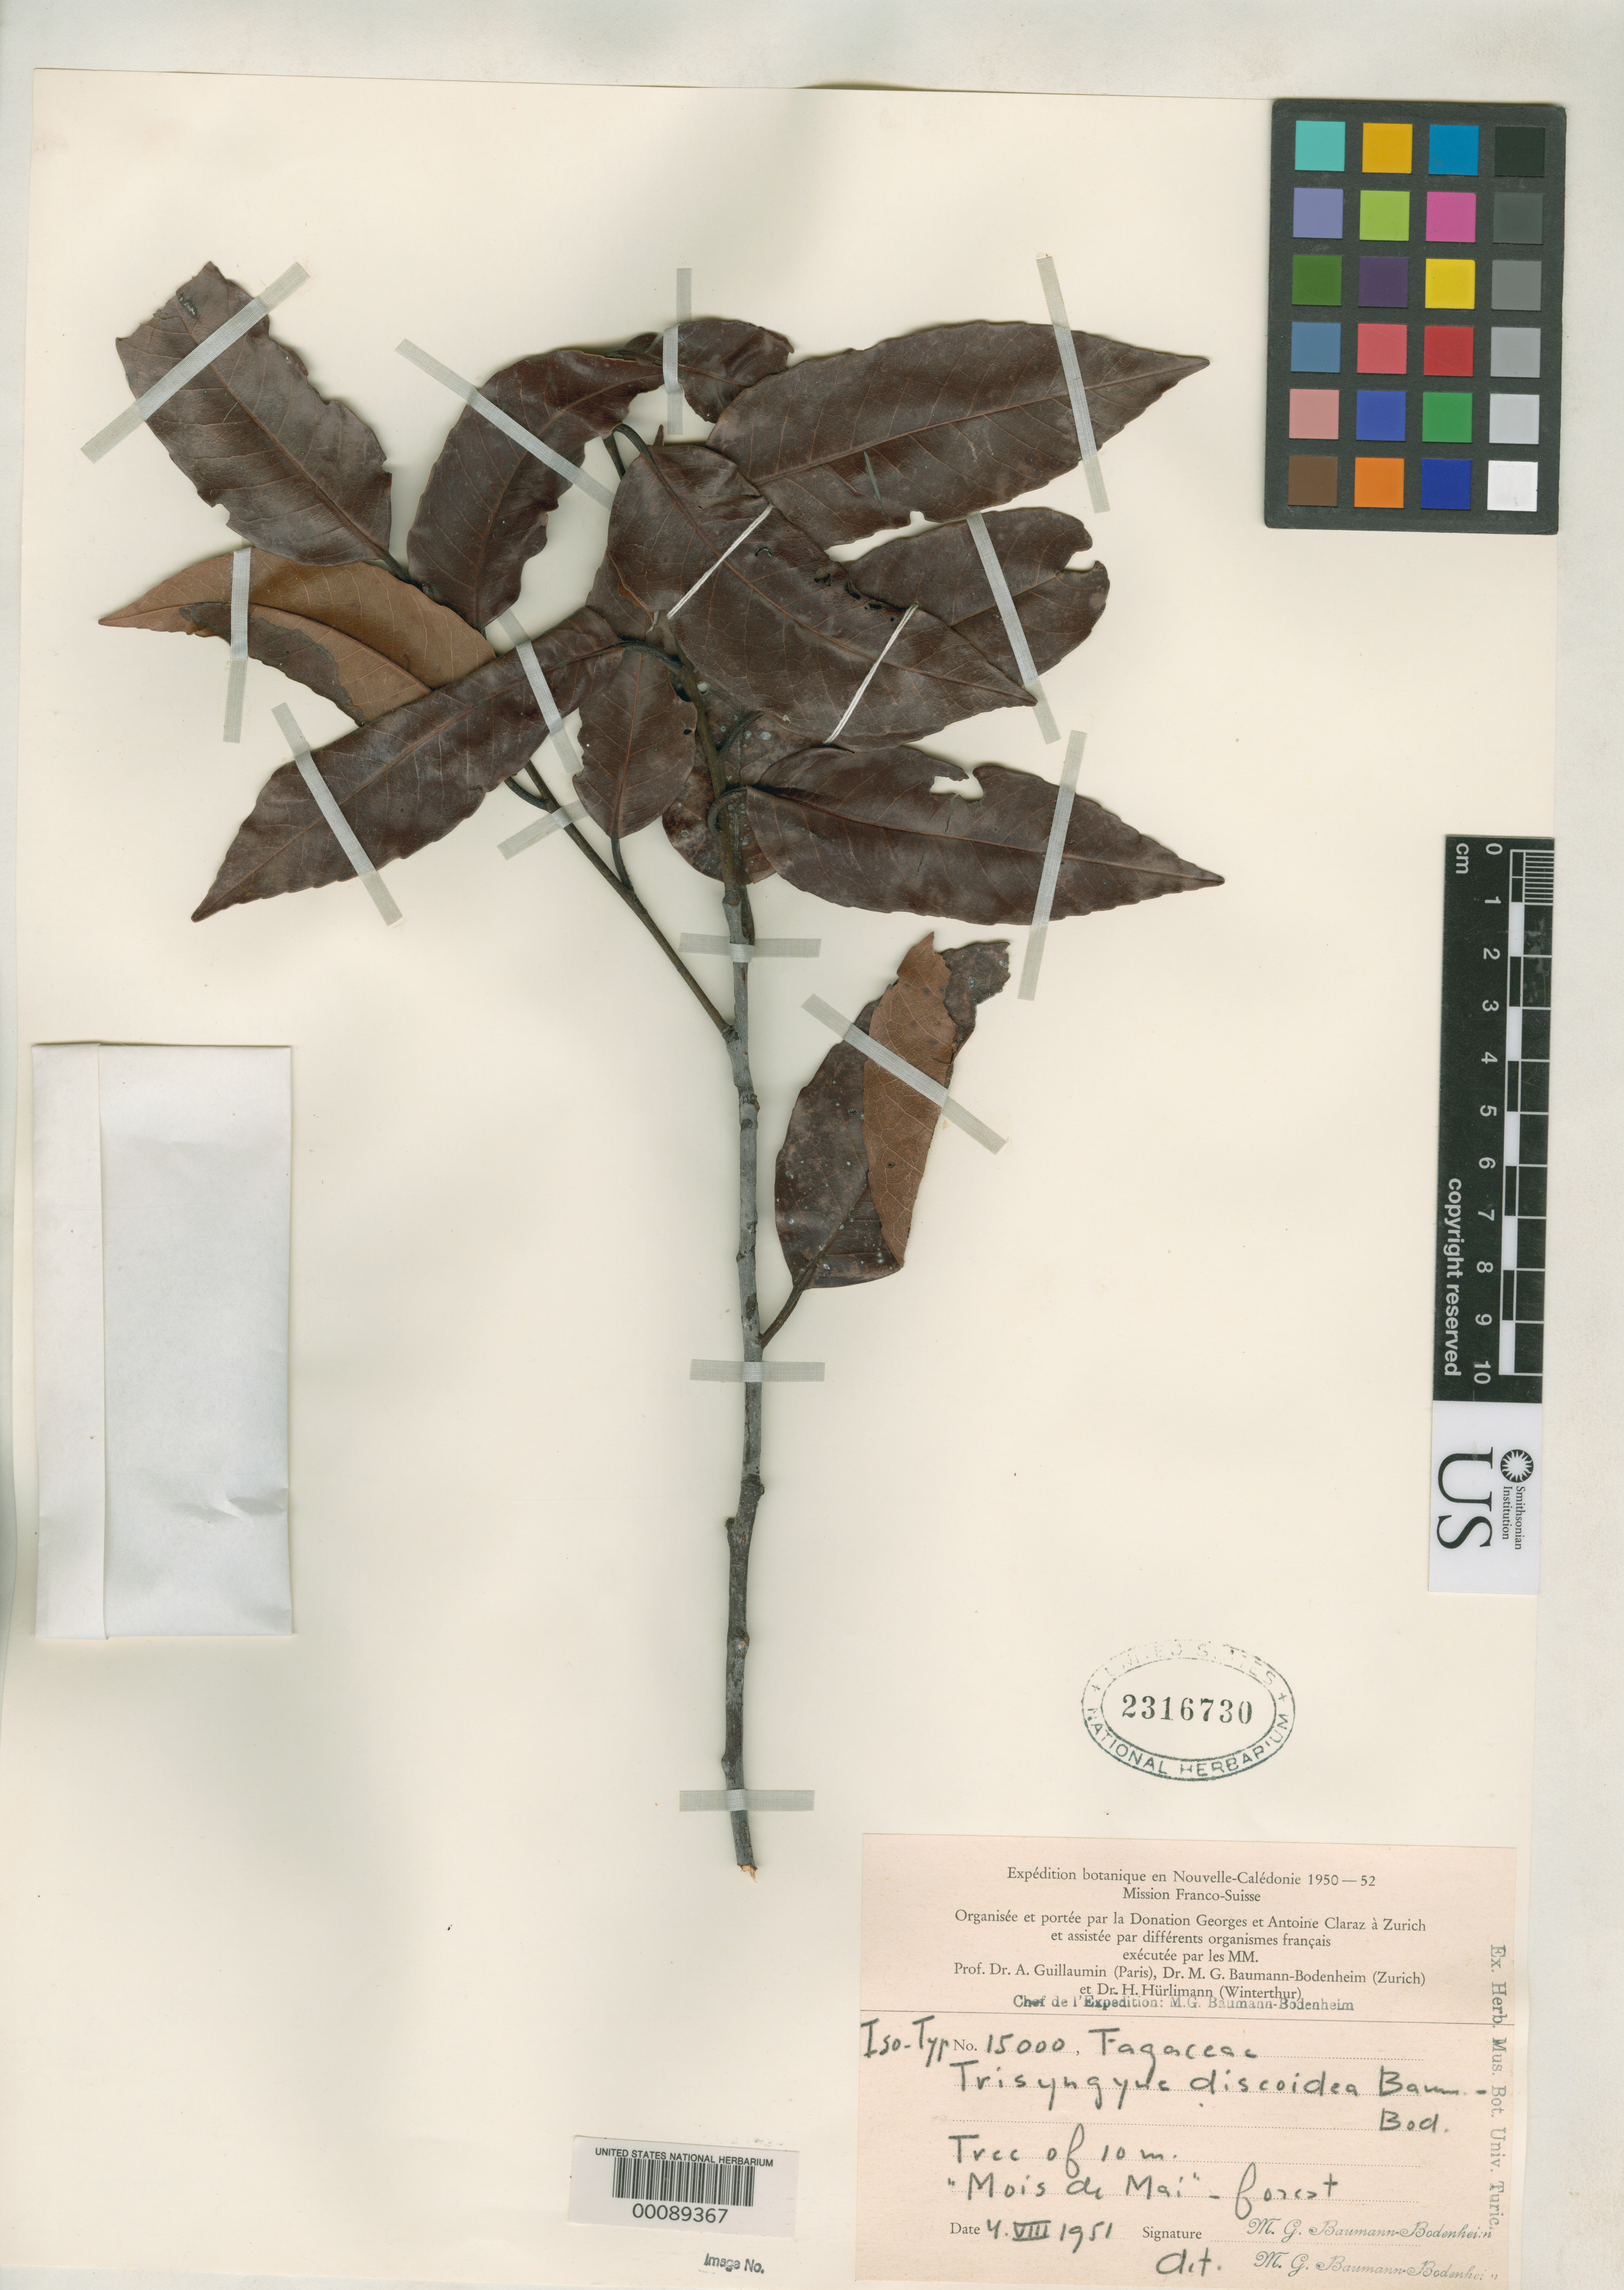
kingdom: Plantae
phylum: Tracheophyta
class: Magnoliopsida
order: Fagales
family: Nothofagaceae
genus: Trisyngyne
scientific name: Trisyngyne discoidea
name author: Baum.-Bod.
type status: Isotype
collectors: M. G. Baumann-Bodenheim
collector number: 15000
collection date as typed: Aug 1951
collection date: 1951-08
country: New Caledonia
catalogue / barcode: US 2316730